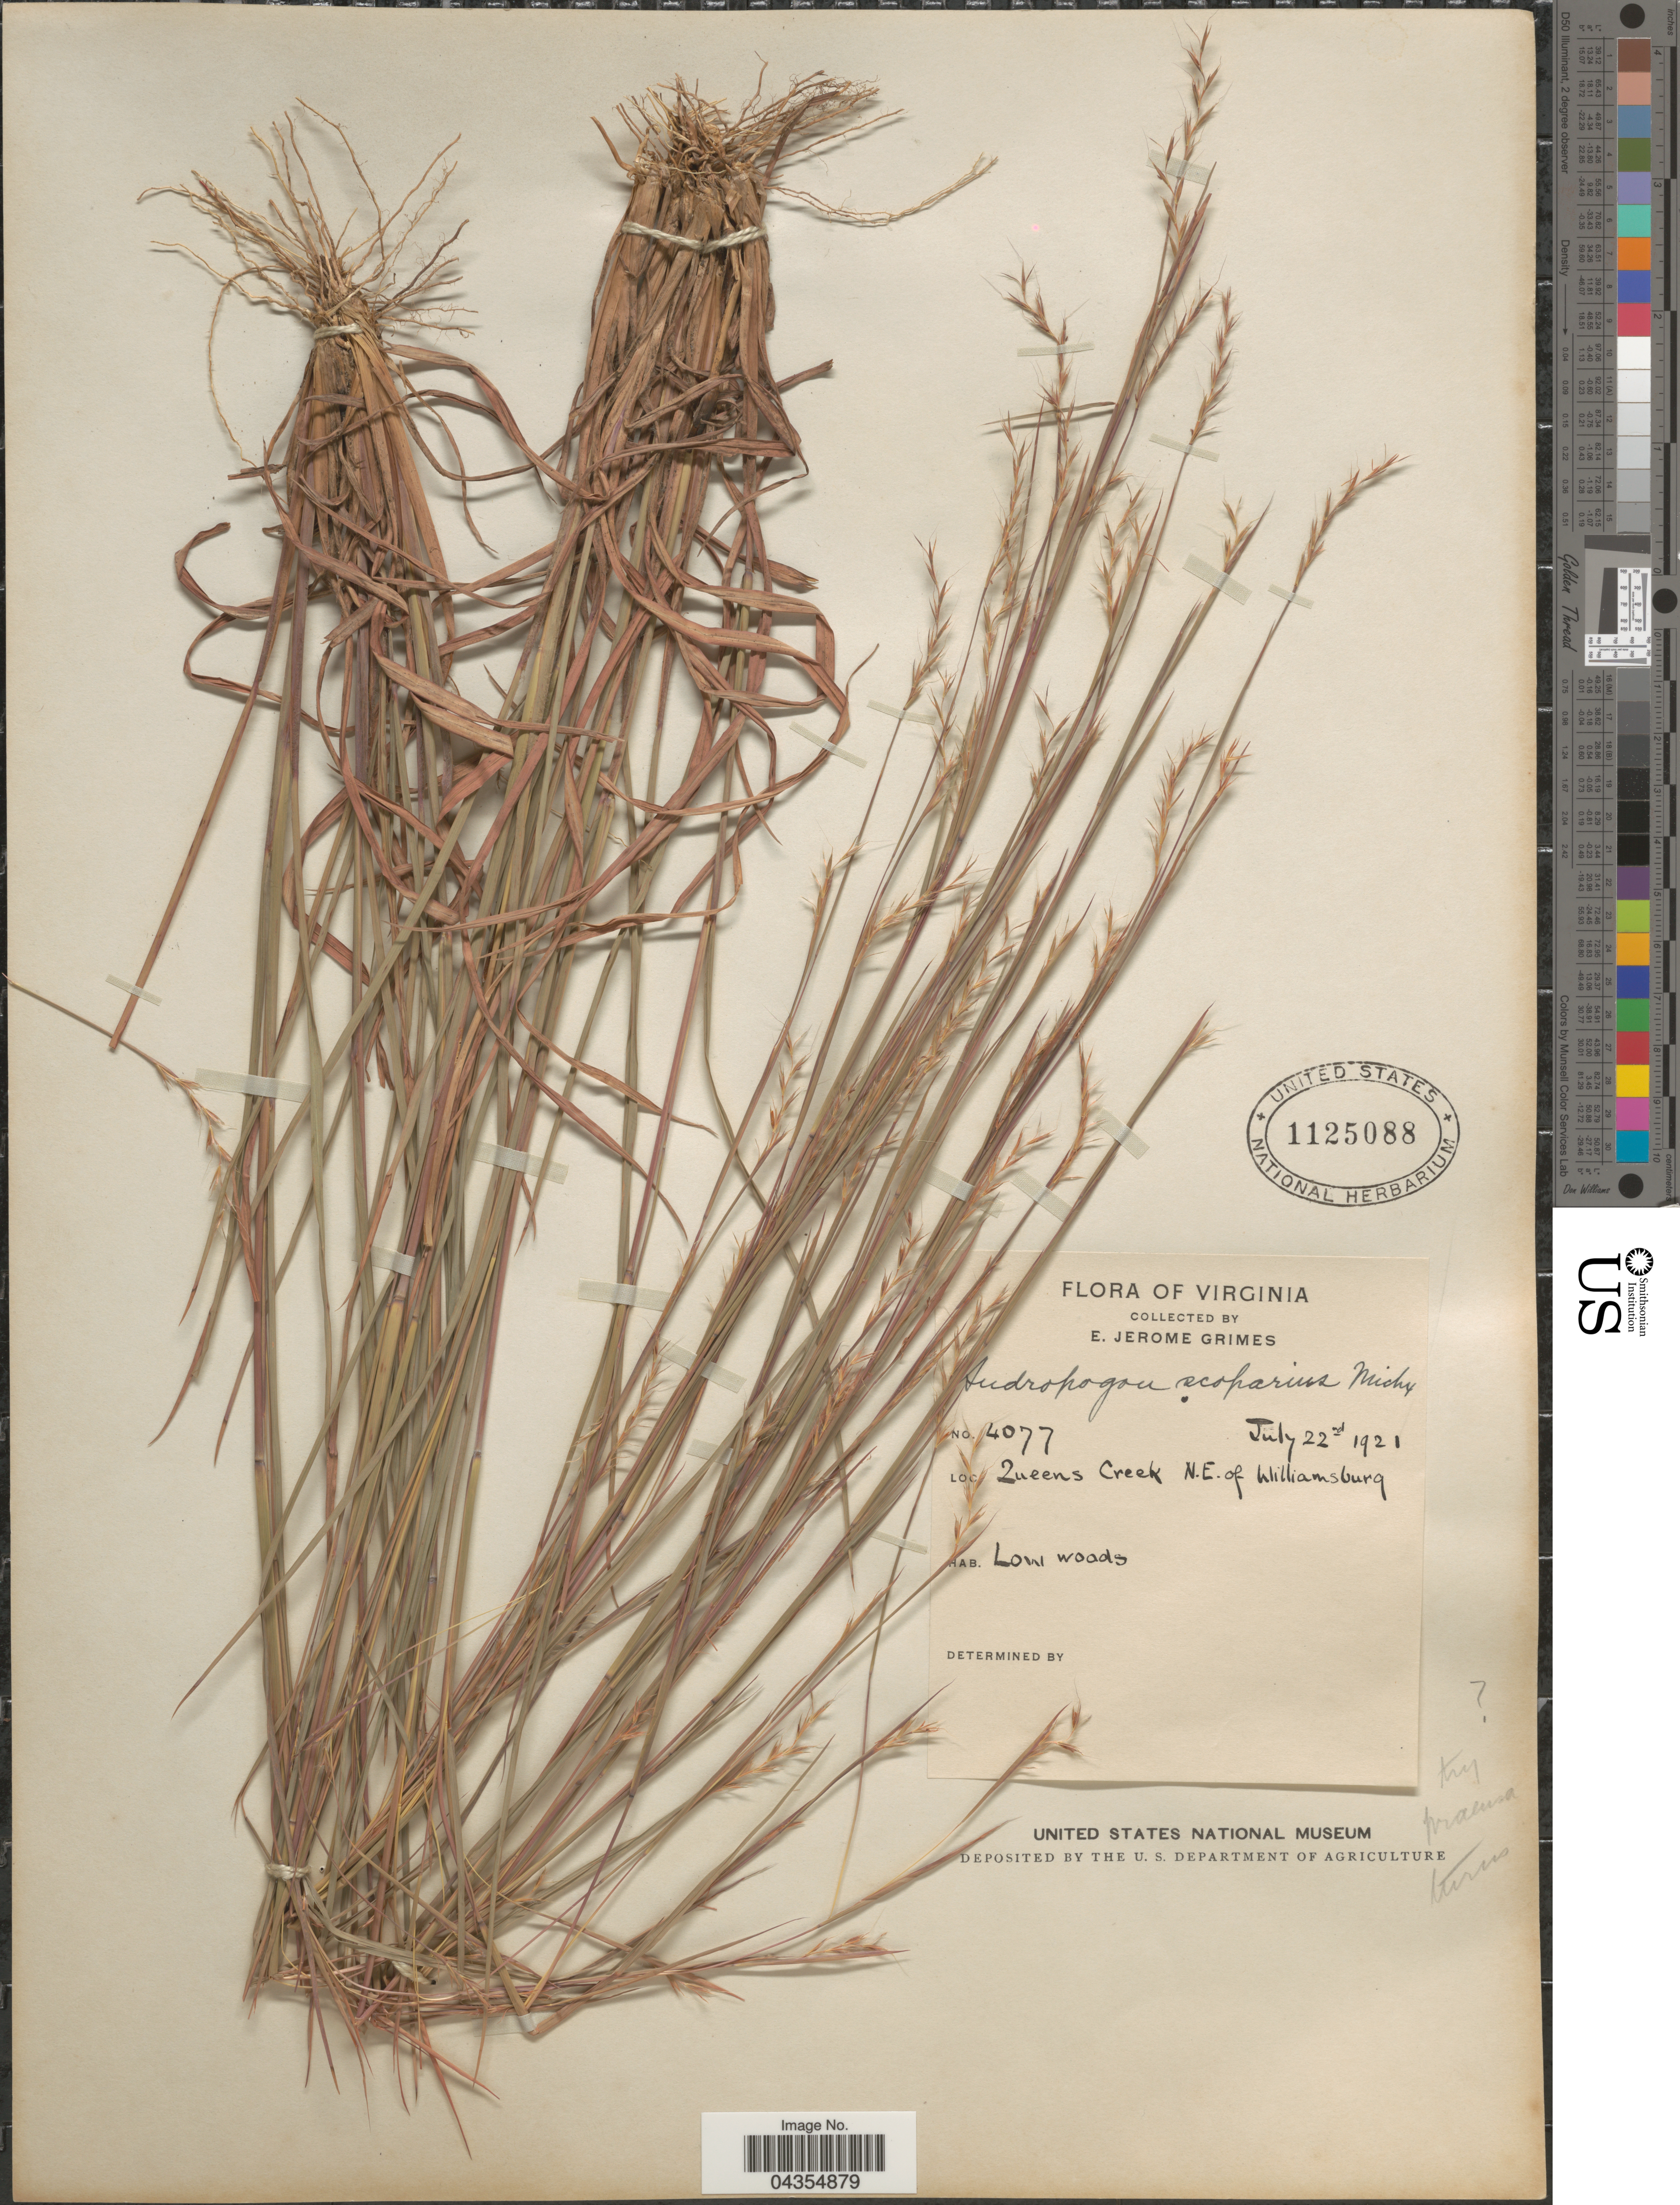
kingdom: Plantae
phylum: Tracheophyta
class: Liliopsida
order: Poales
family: Poaceae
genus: Schizachyrium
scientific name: Schizachyrium sanguineum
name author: (Retz.) Alston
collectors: E. J. Grimes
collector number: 4077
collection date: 1921-07-22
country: United States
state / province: Virginia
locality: Queens Creek N.E. of Williamsburg.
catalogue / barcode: US 1125088